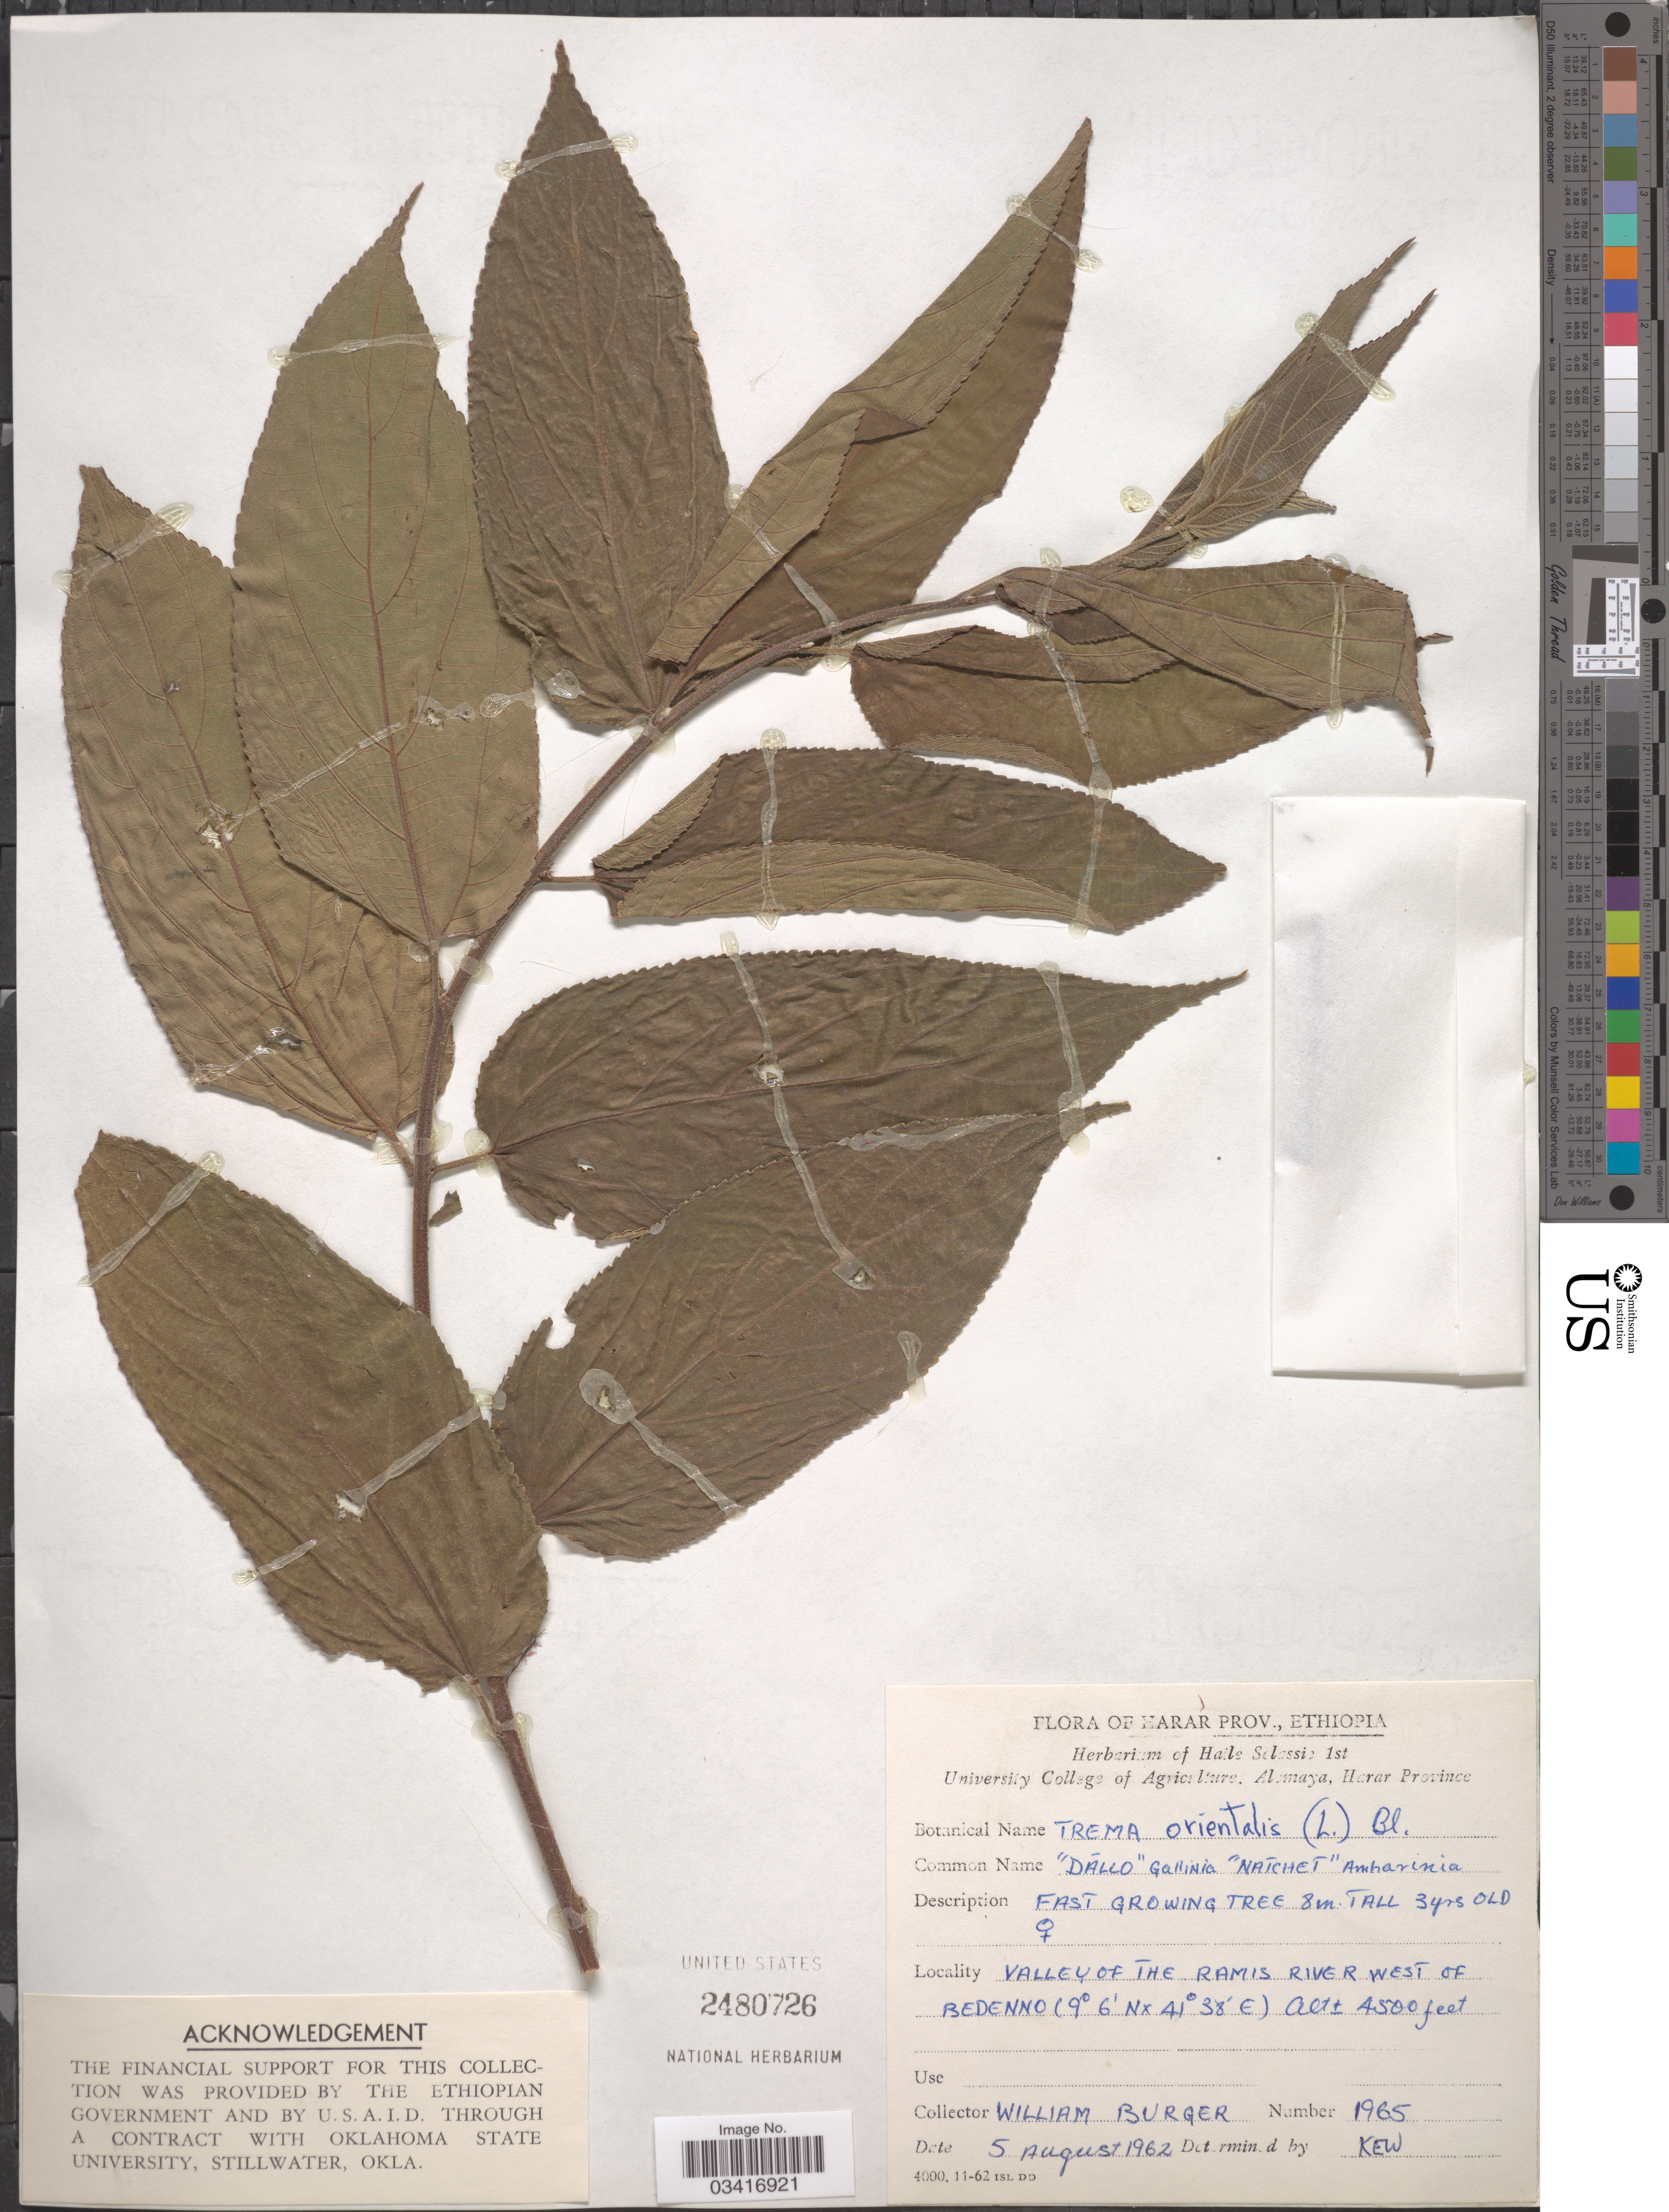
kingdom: Plantae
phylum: Tracheophyta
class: Magnoliopsida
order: Rosales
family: Cannabaceae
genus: Trema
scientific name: Trema orientale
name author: (L.) Blume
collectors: W. Burger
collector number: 1965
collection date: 1962-08-05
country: Ethiopia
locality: Harar Prov. Valley of the Ramis River west of Bedenno.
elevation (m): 1372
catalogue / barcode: US 2480726